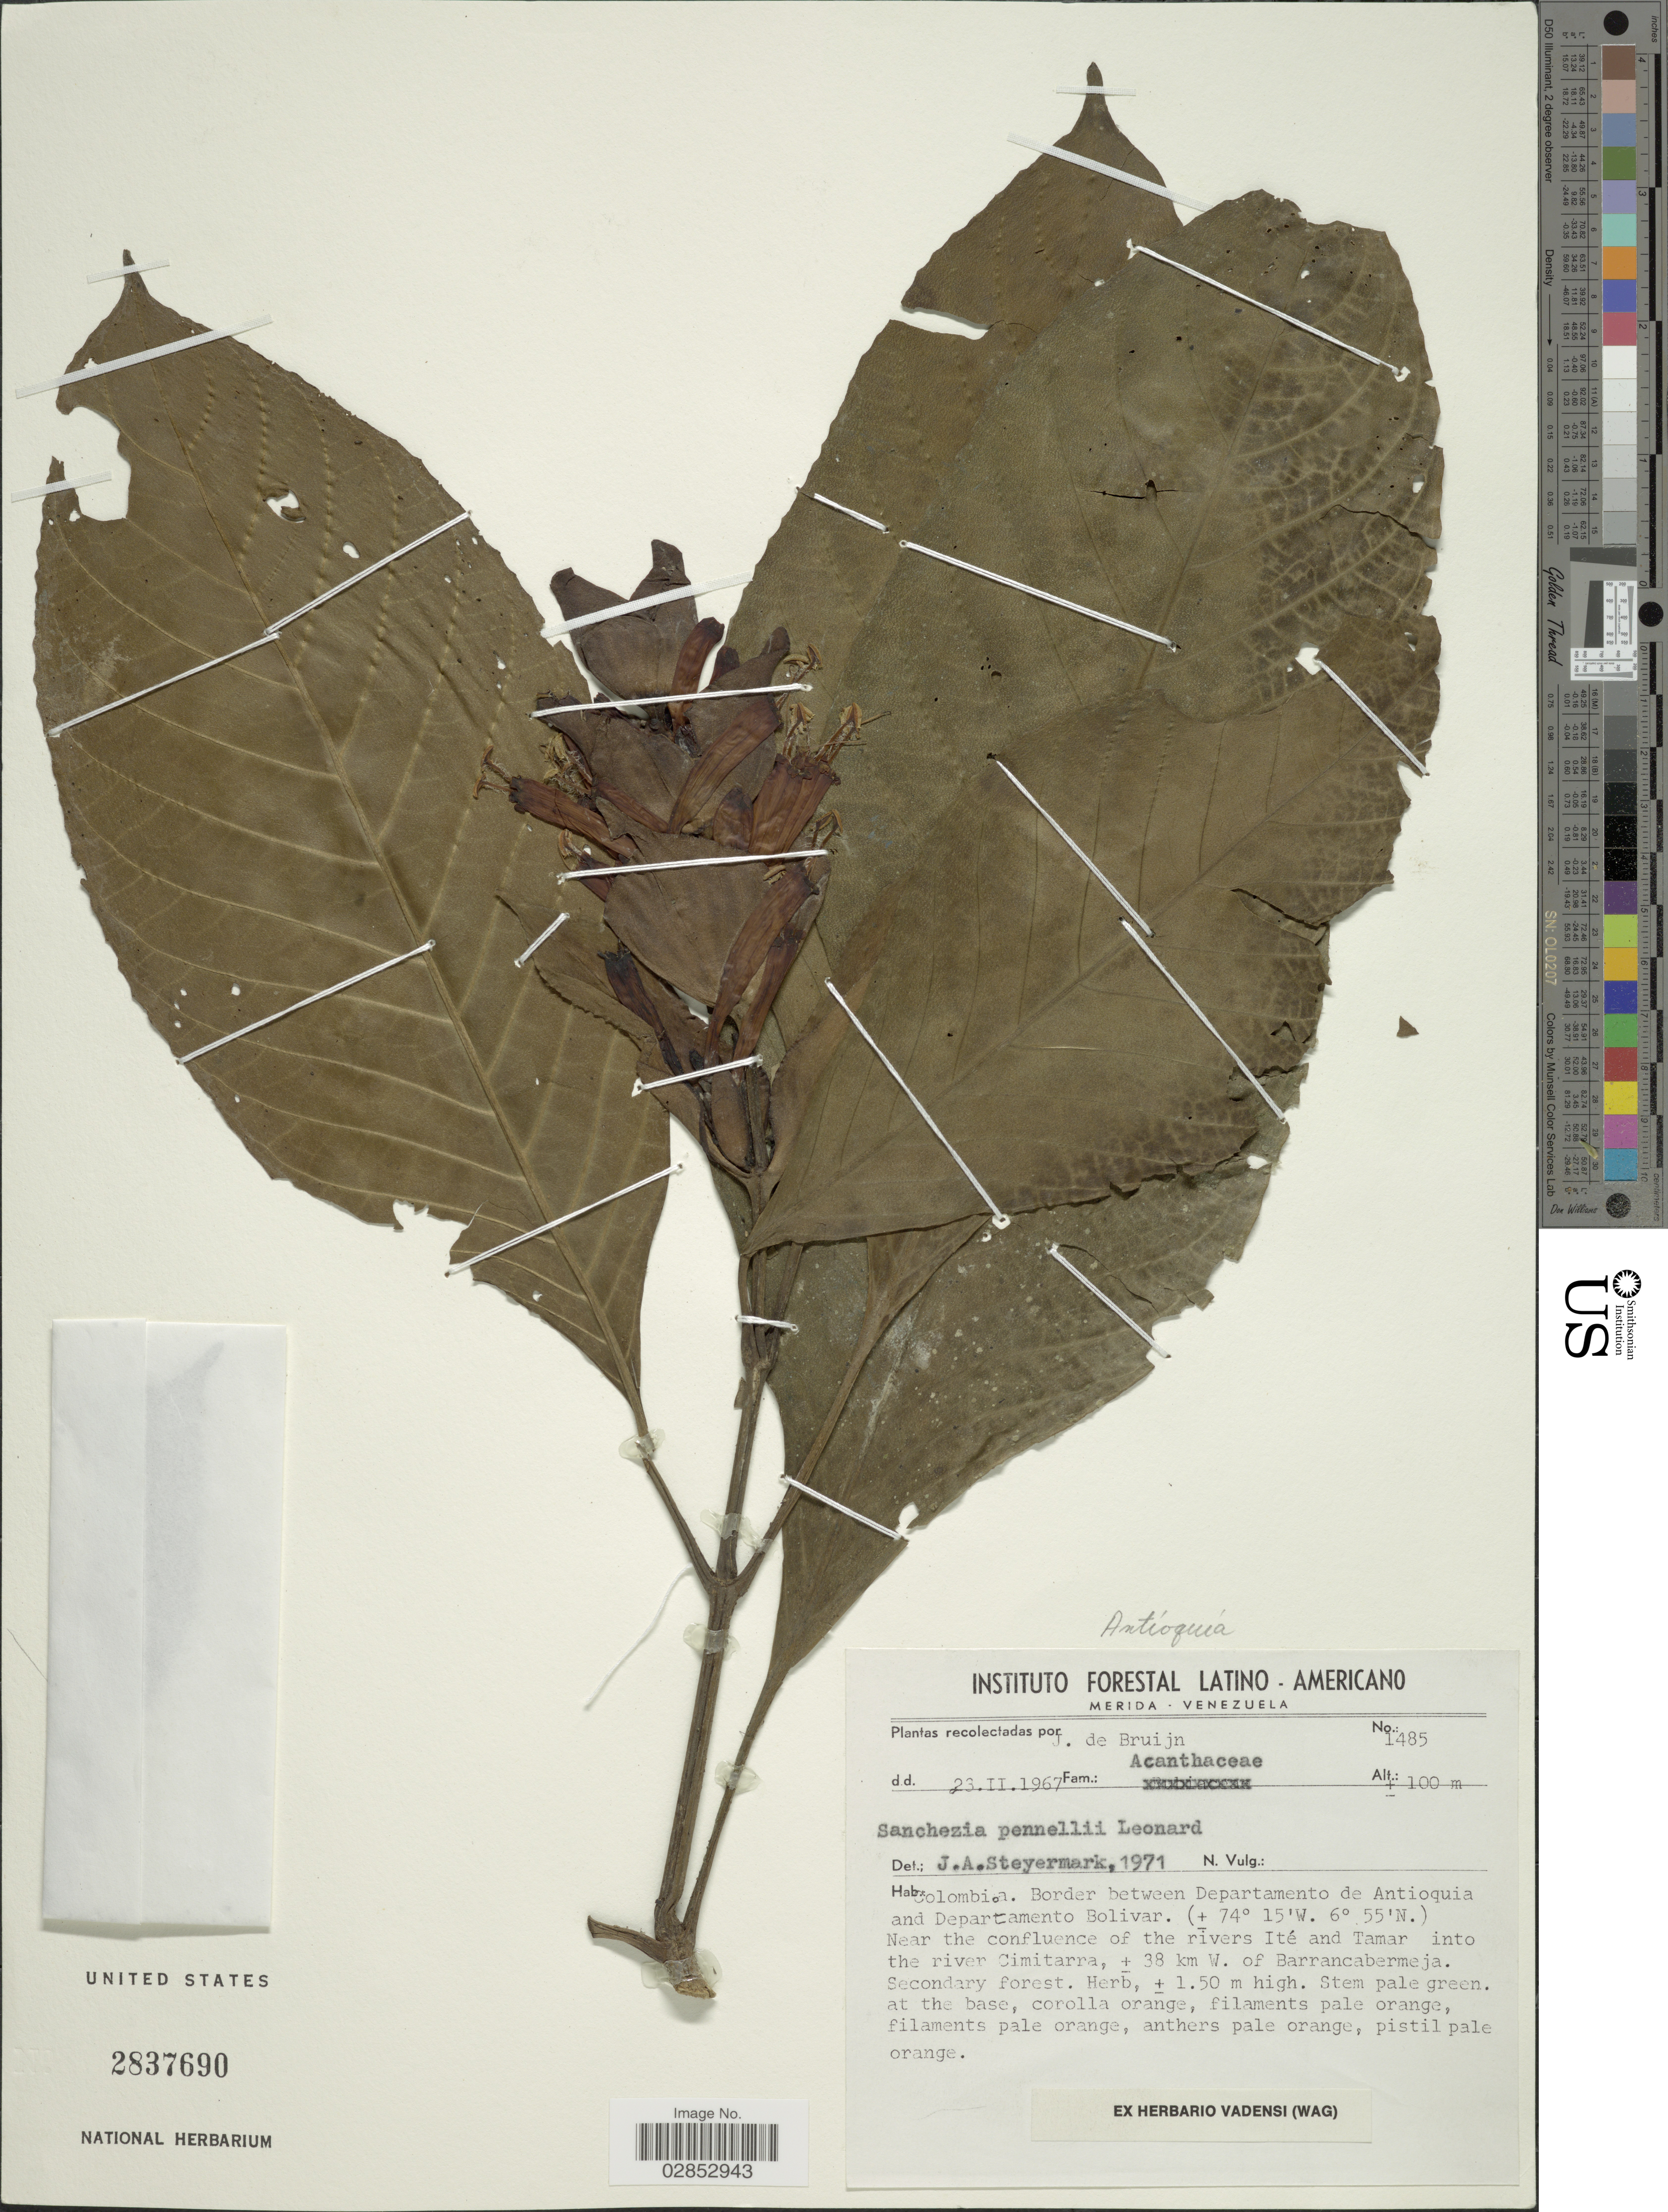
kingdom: Plantae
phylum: Tracheophyta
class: Magnoliopsida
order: Lamiales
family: Acanthaceae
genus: Sanchezia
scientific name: Sanchezia macrocnemis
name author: (Nees) Wassh.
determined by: Azevedo, Igor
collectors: J. Bruijn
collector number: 1485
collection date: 1967-02-23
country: Colombia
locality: Border between Departamento de Antioquia and Departamento Bolivar, Near the confluence of the rivers Ité and Tamar into the river Cimitarra, ± 38 km W. of Barrancabermeja.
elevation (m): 100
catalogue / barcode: US 2837690